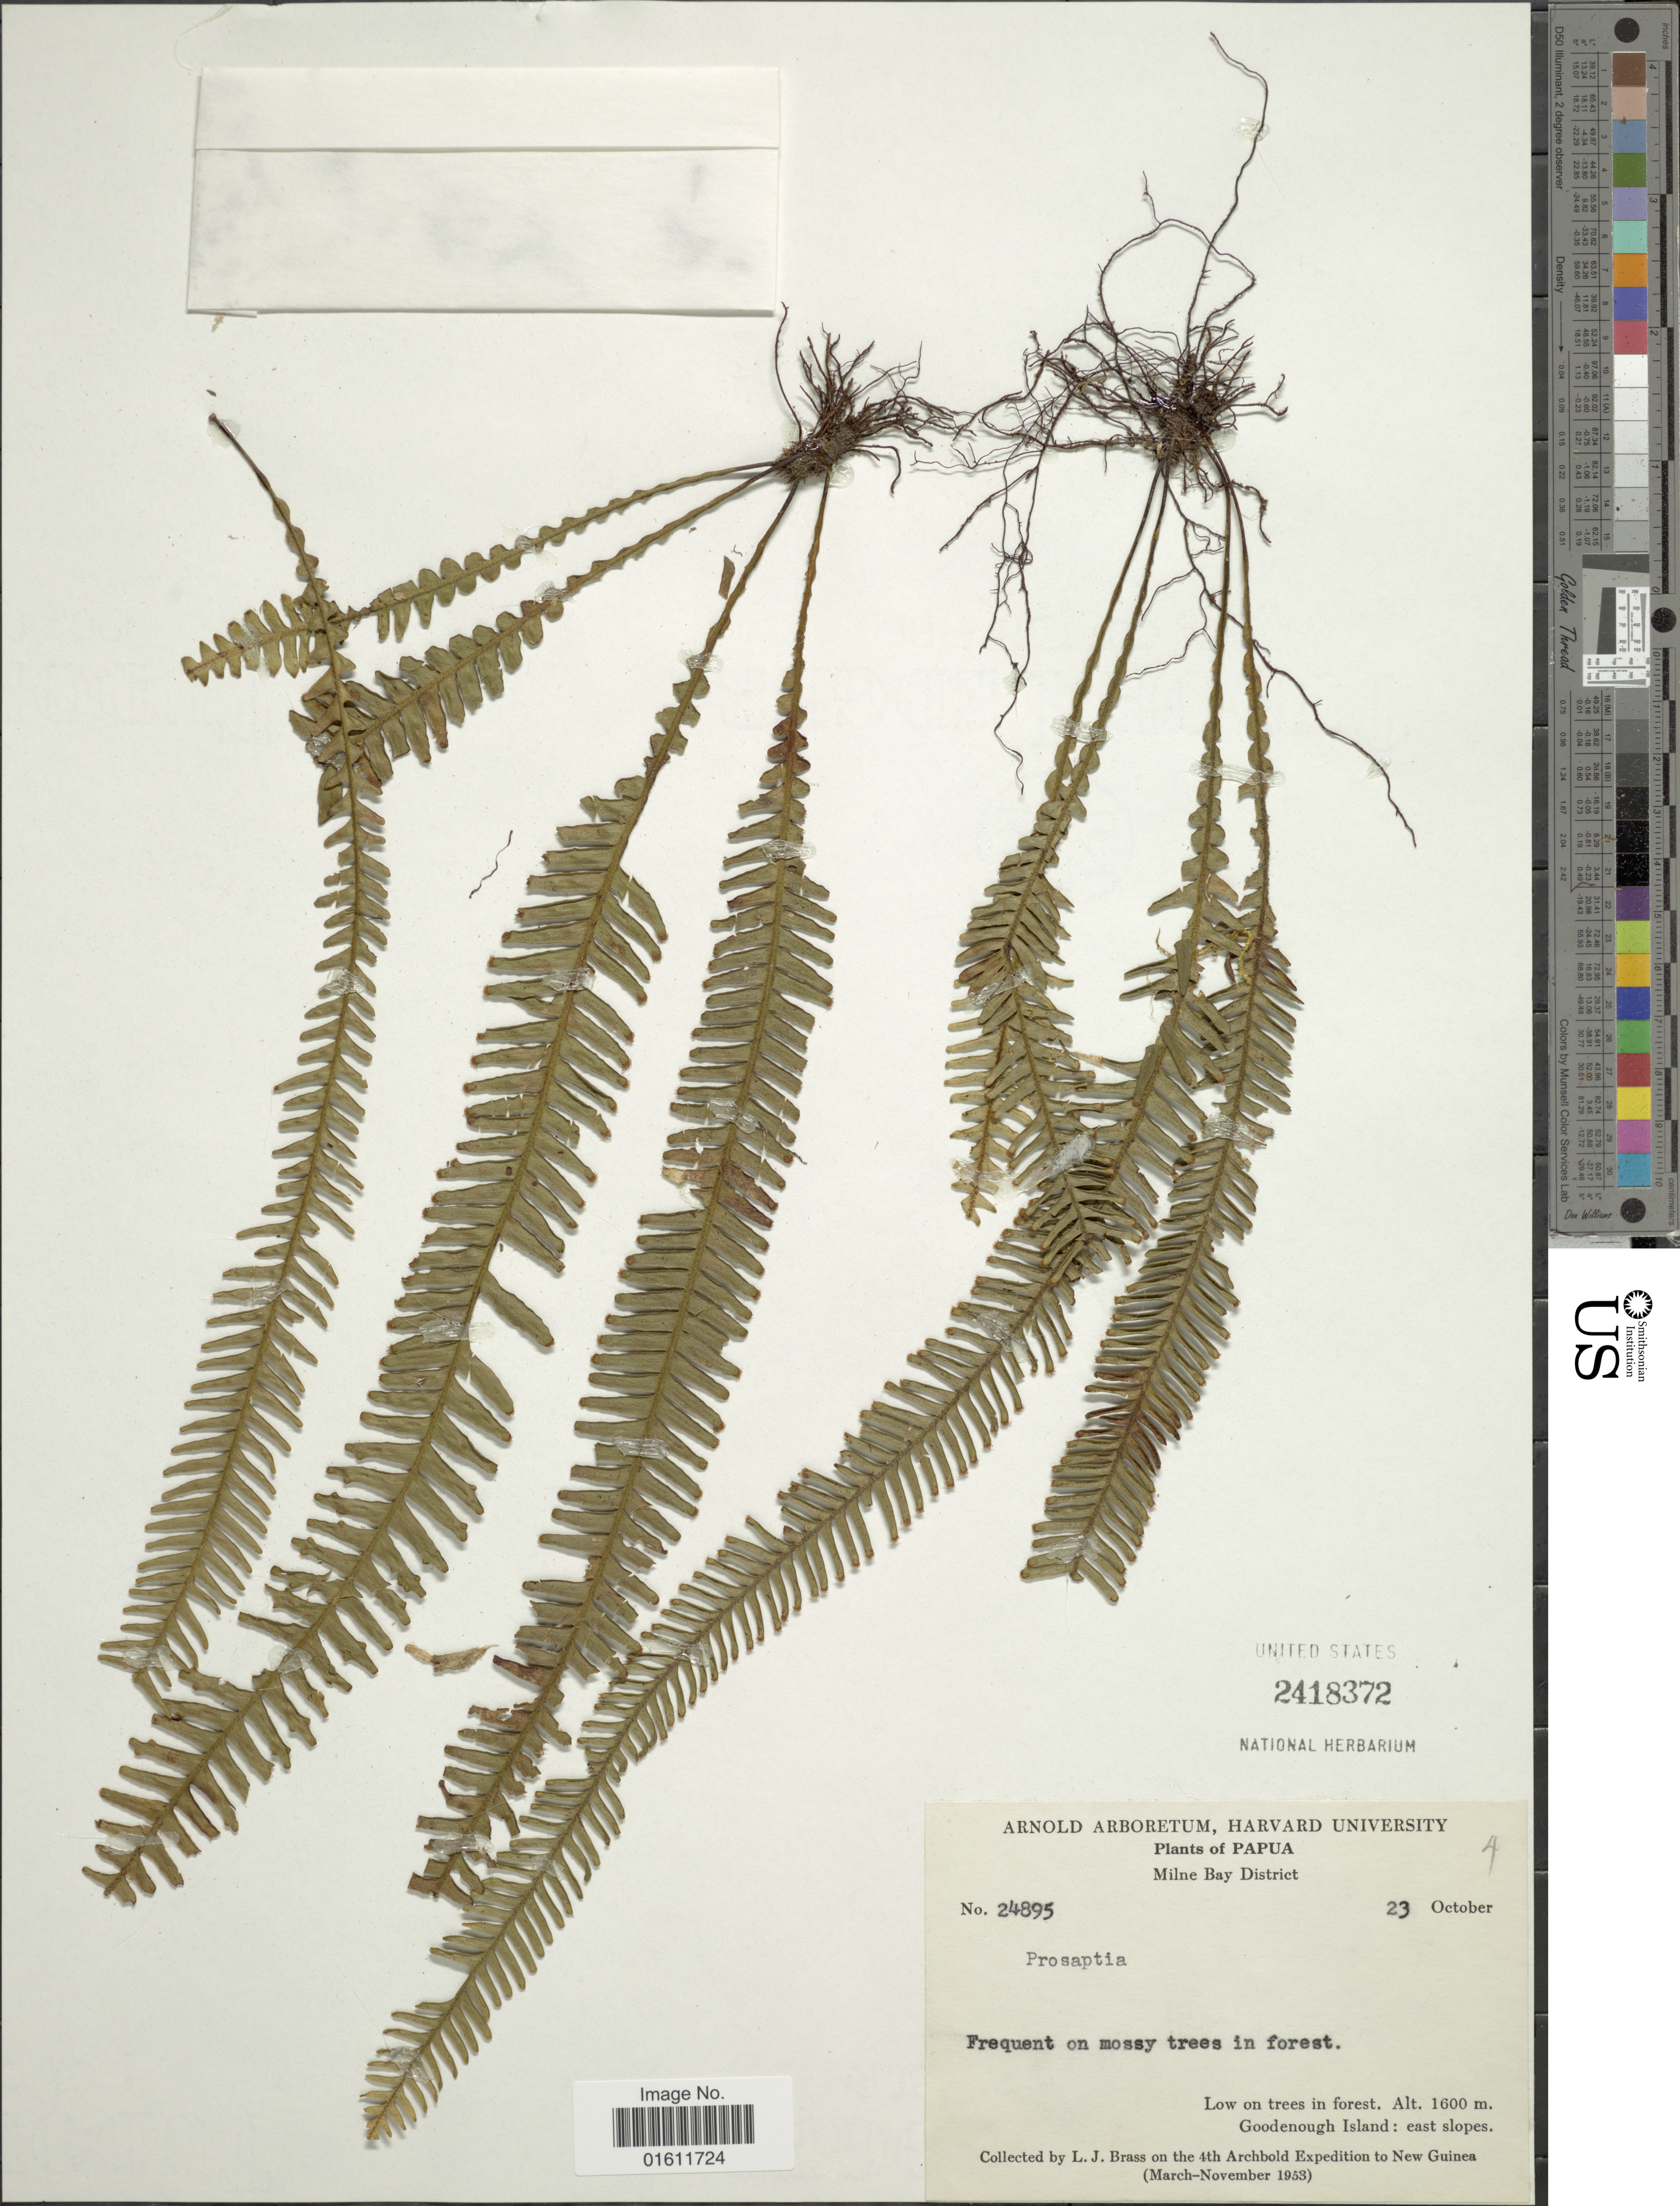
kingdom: Plantae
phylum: Tracheophyta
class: Polypodiopsida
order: Polypodiales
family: Polypodiaceae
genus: Prosaptia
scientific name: Prosaptia sp.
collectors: L. J. Brass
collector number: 24895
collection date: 1953-10-23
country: Papua New Guinea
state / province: Milne Bay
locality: Low on trees in forest, Goodenough Island: east slopes.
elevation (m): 1600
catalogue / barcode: US 2418372